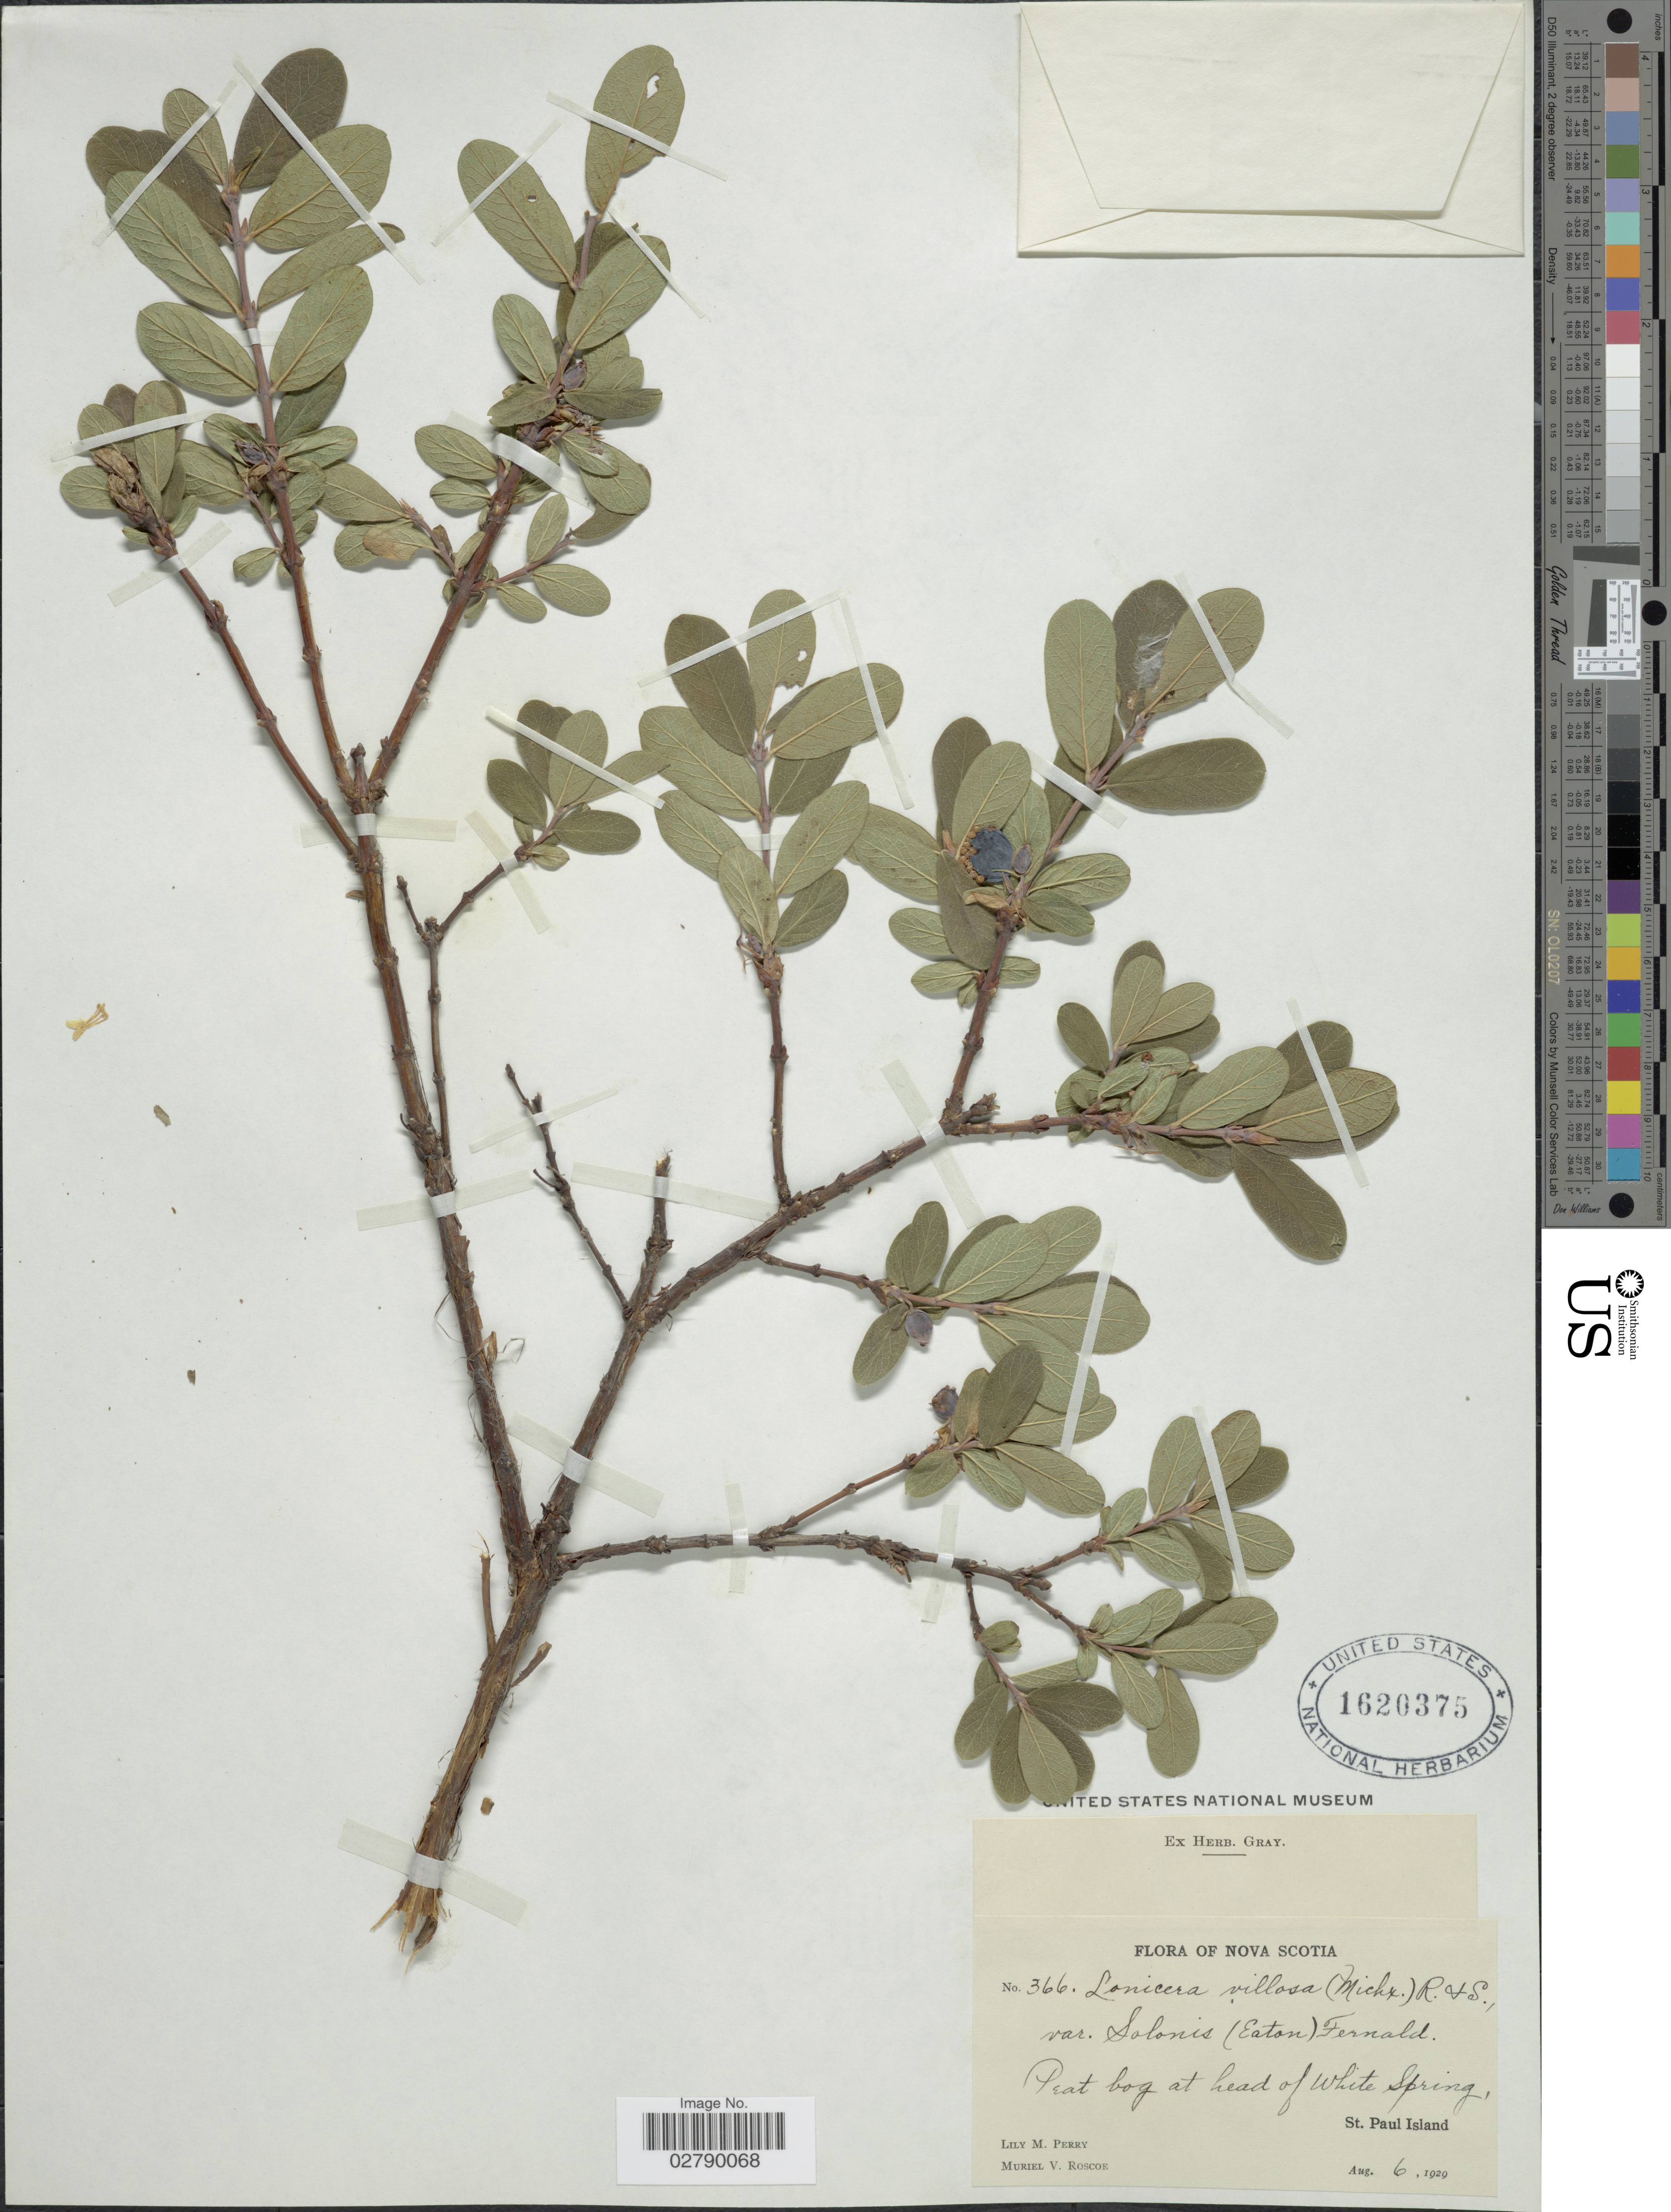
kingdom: Plantae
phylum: Tracheophyta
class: Magnoliopsida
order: Dipsacales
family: Caprifoliaceae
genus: Lonicera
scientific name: Lonicera villosa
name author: (Michx.) Roem. & Schult.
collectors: L. M. Perry & M. Roscoe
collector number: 366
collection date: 1929-08-06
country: Canada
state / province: Nova Scotia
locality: Peat bog at head of White Spring, St. Paul Island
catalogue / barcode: US 1620375